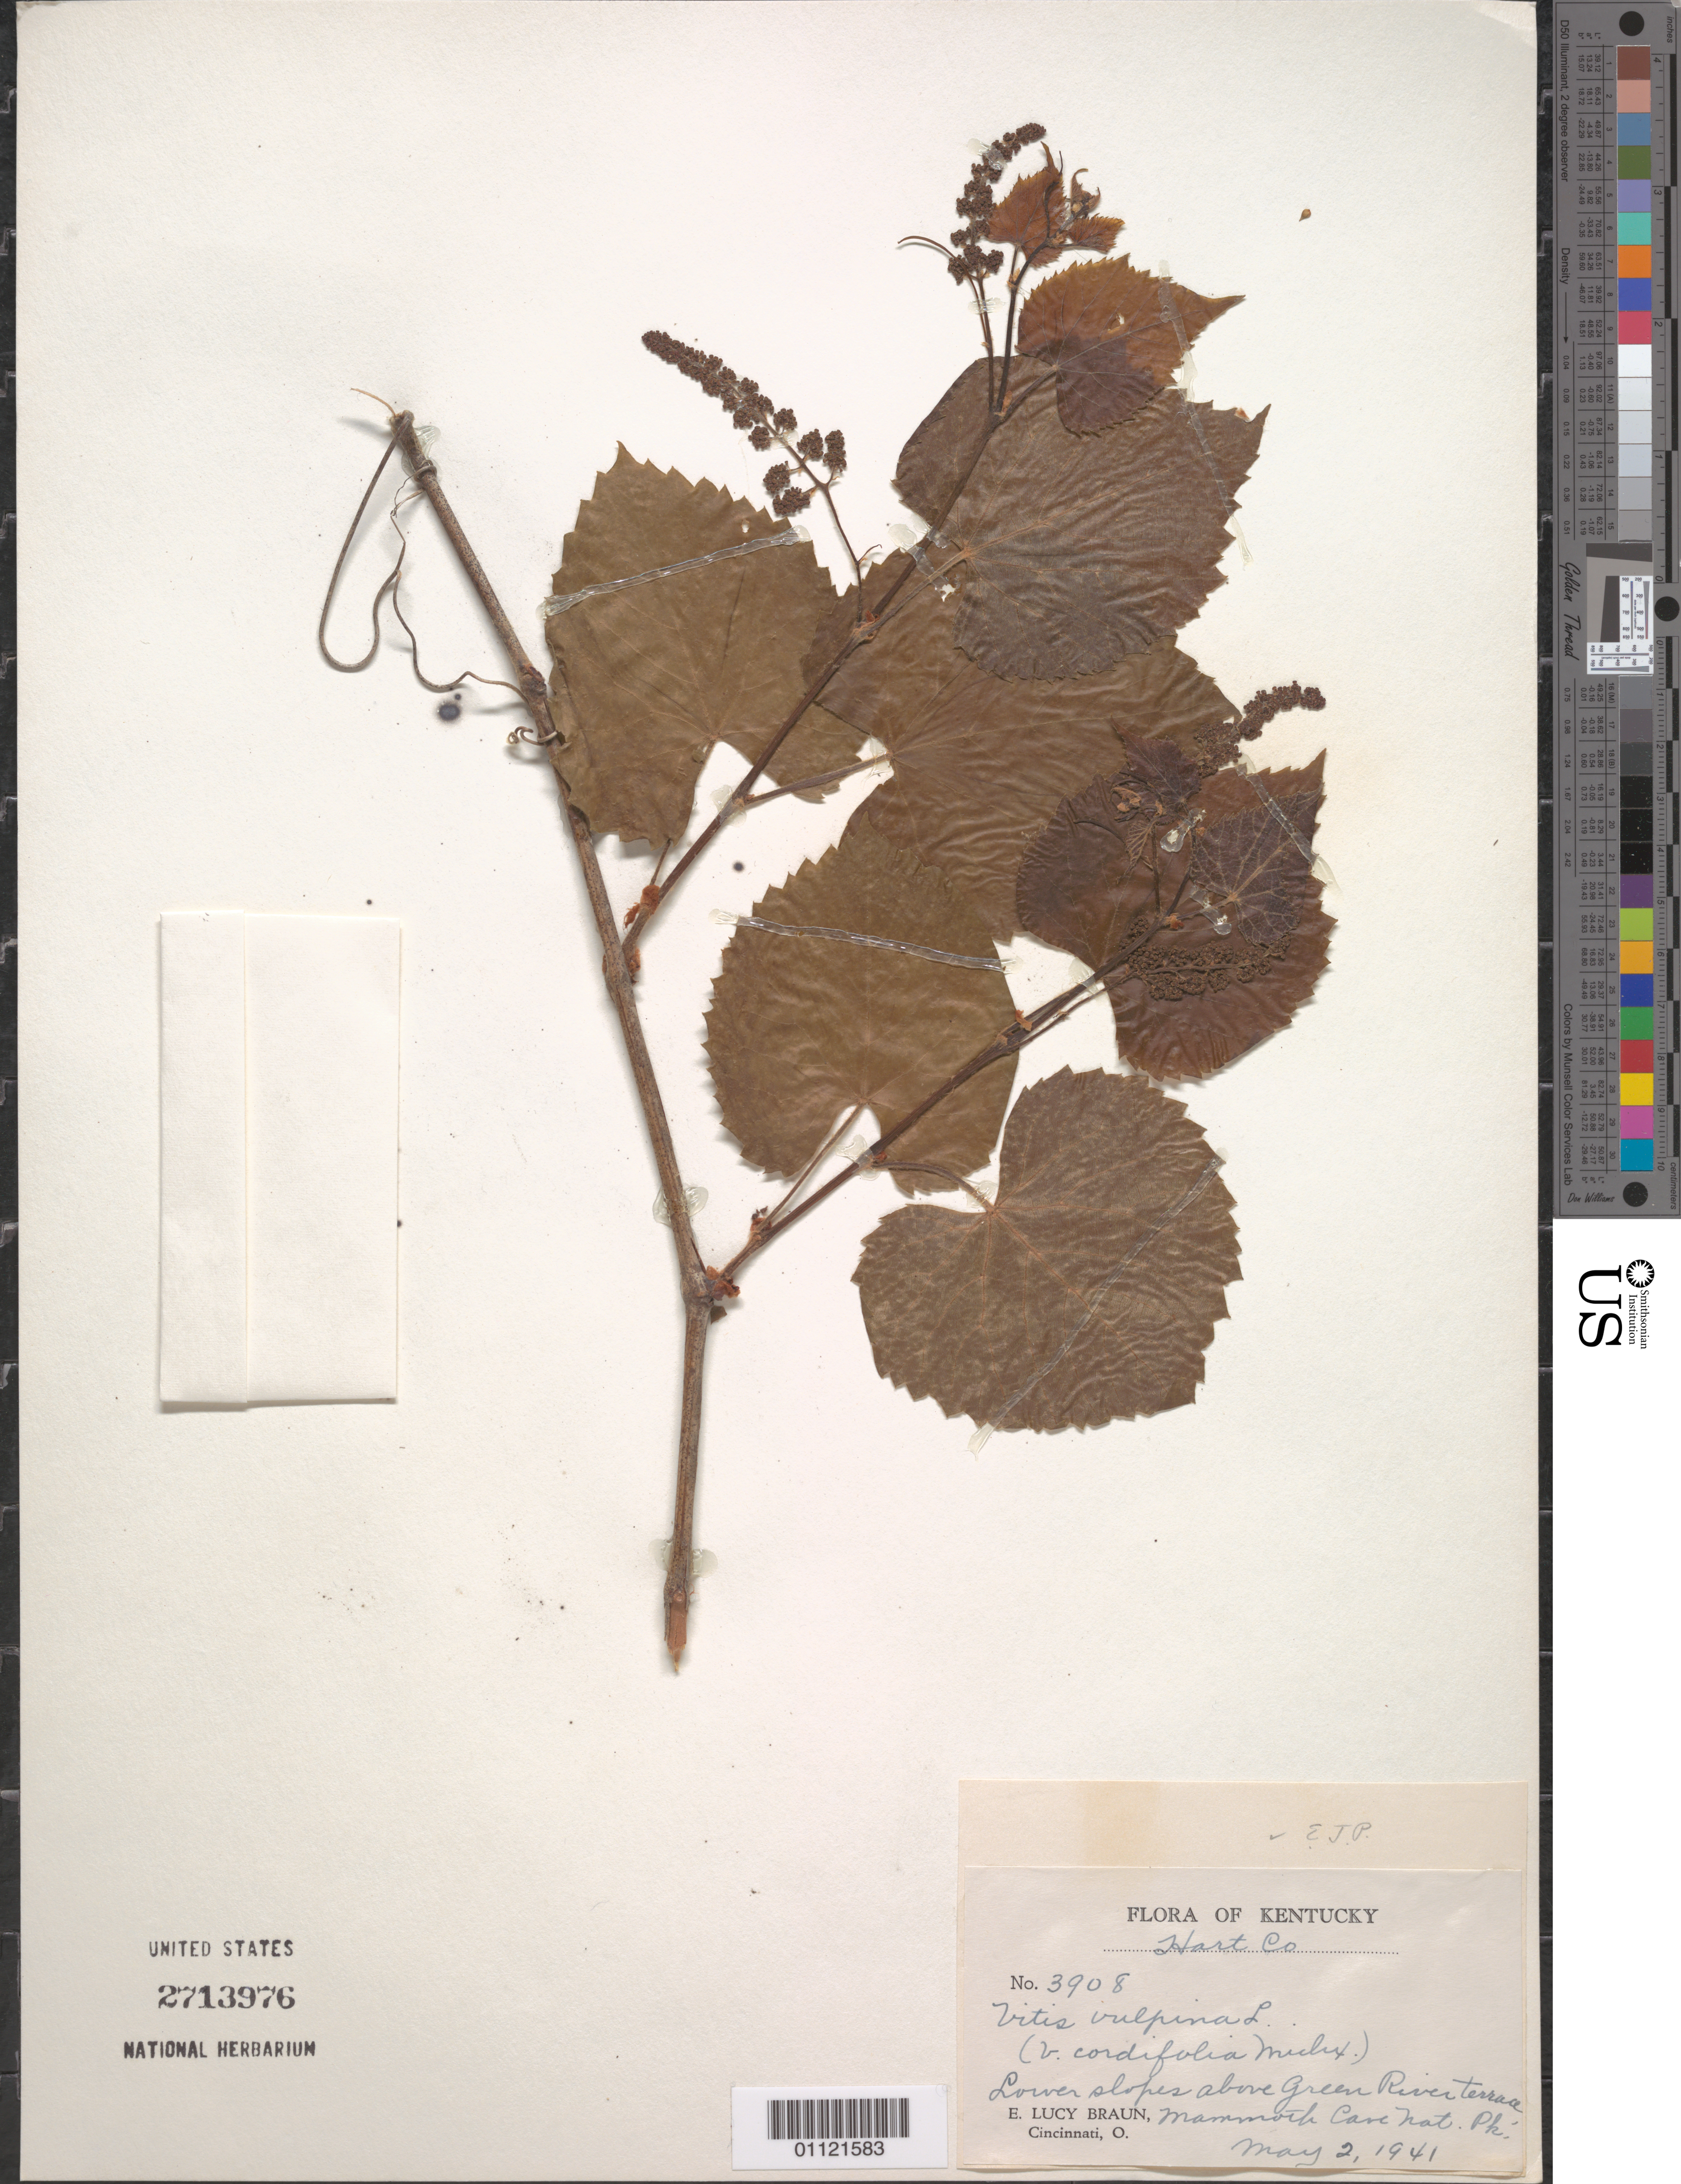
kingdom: Plantae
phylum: Tracheophyta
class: Magnoliopsida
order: Vitales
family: Vitaceae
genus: Vitis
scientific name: Vitis vulpina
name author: L.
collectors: E. L. Braun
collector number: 3908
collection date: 1941-05-02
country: United States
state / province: Kentucky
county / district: Hart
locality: Lower slopes above Green River terrace. Mammoth Cave Nat. Pk,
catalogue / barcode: US 2713976